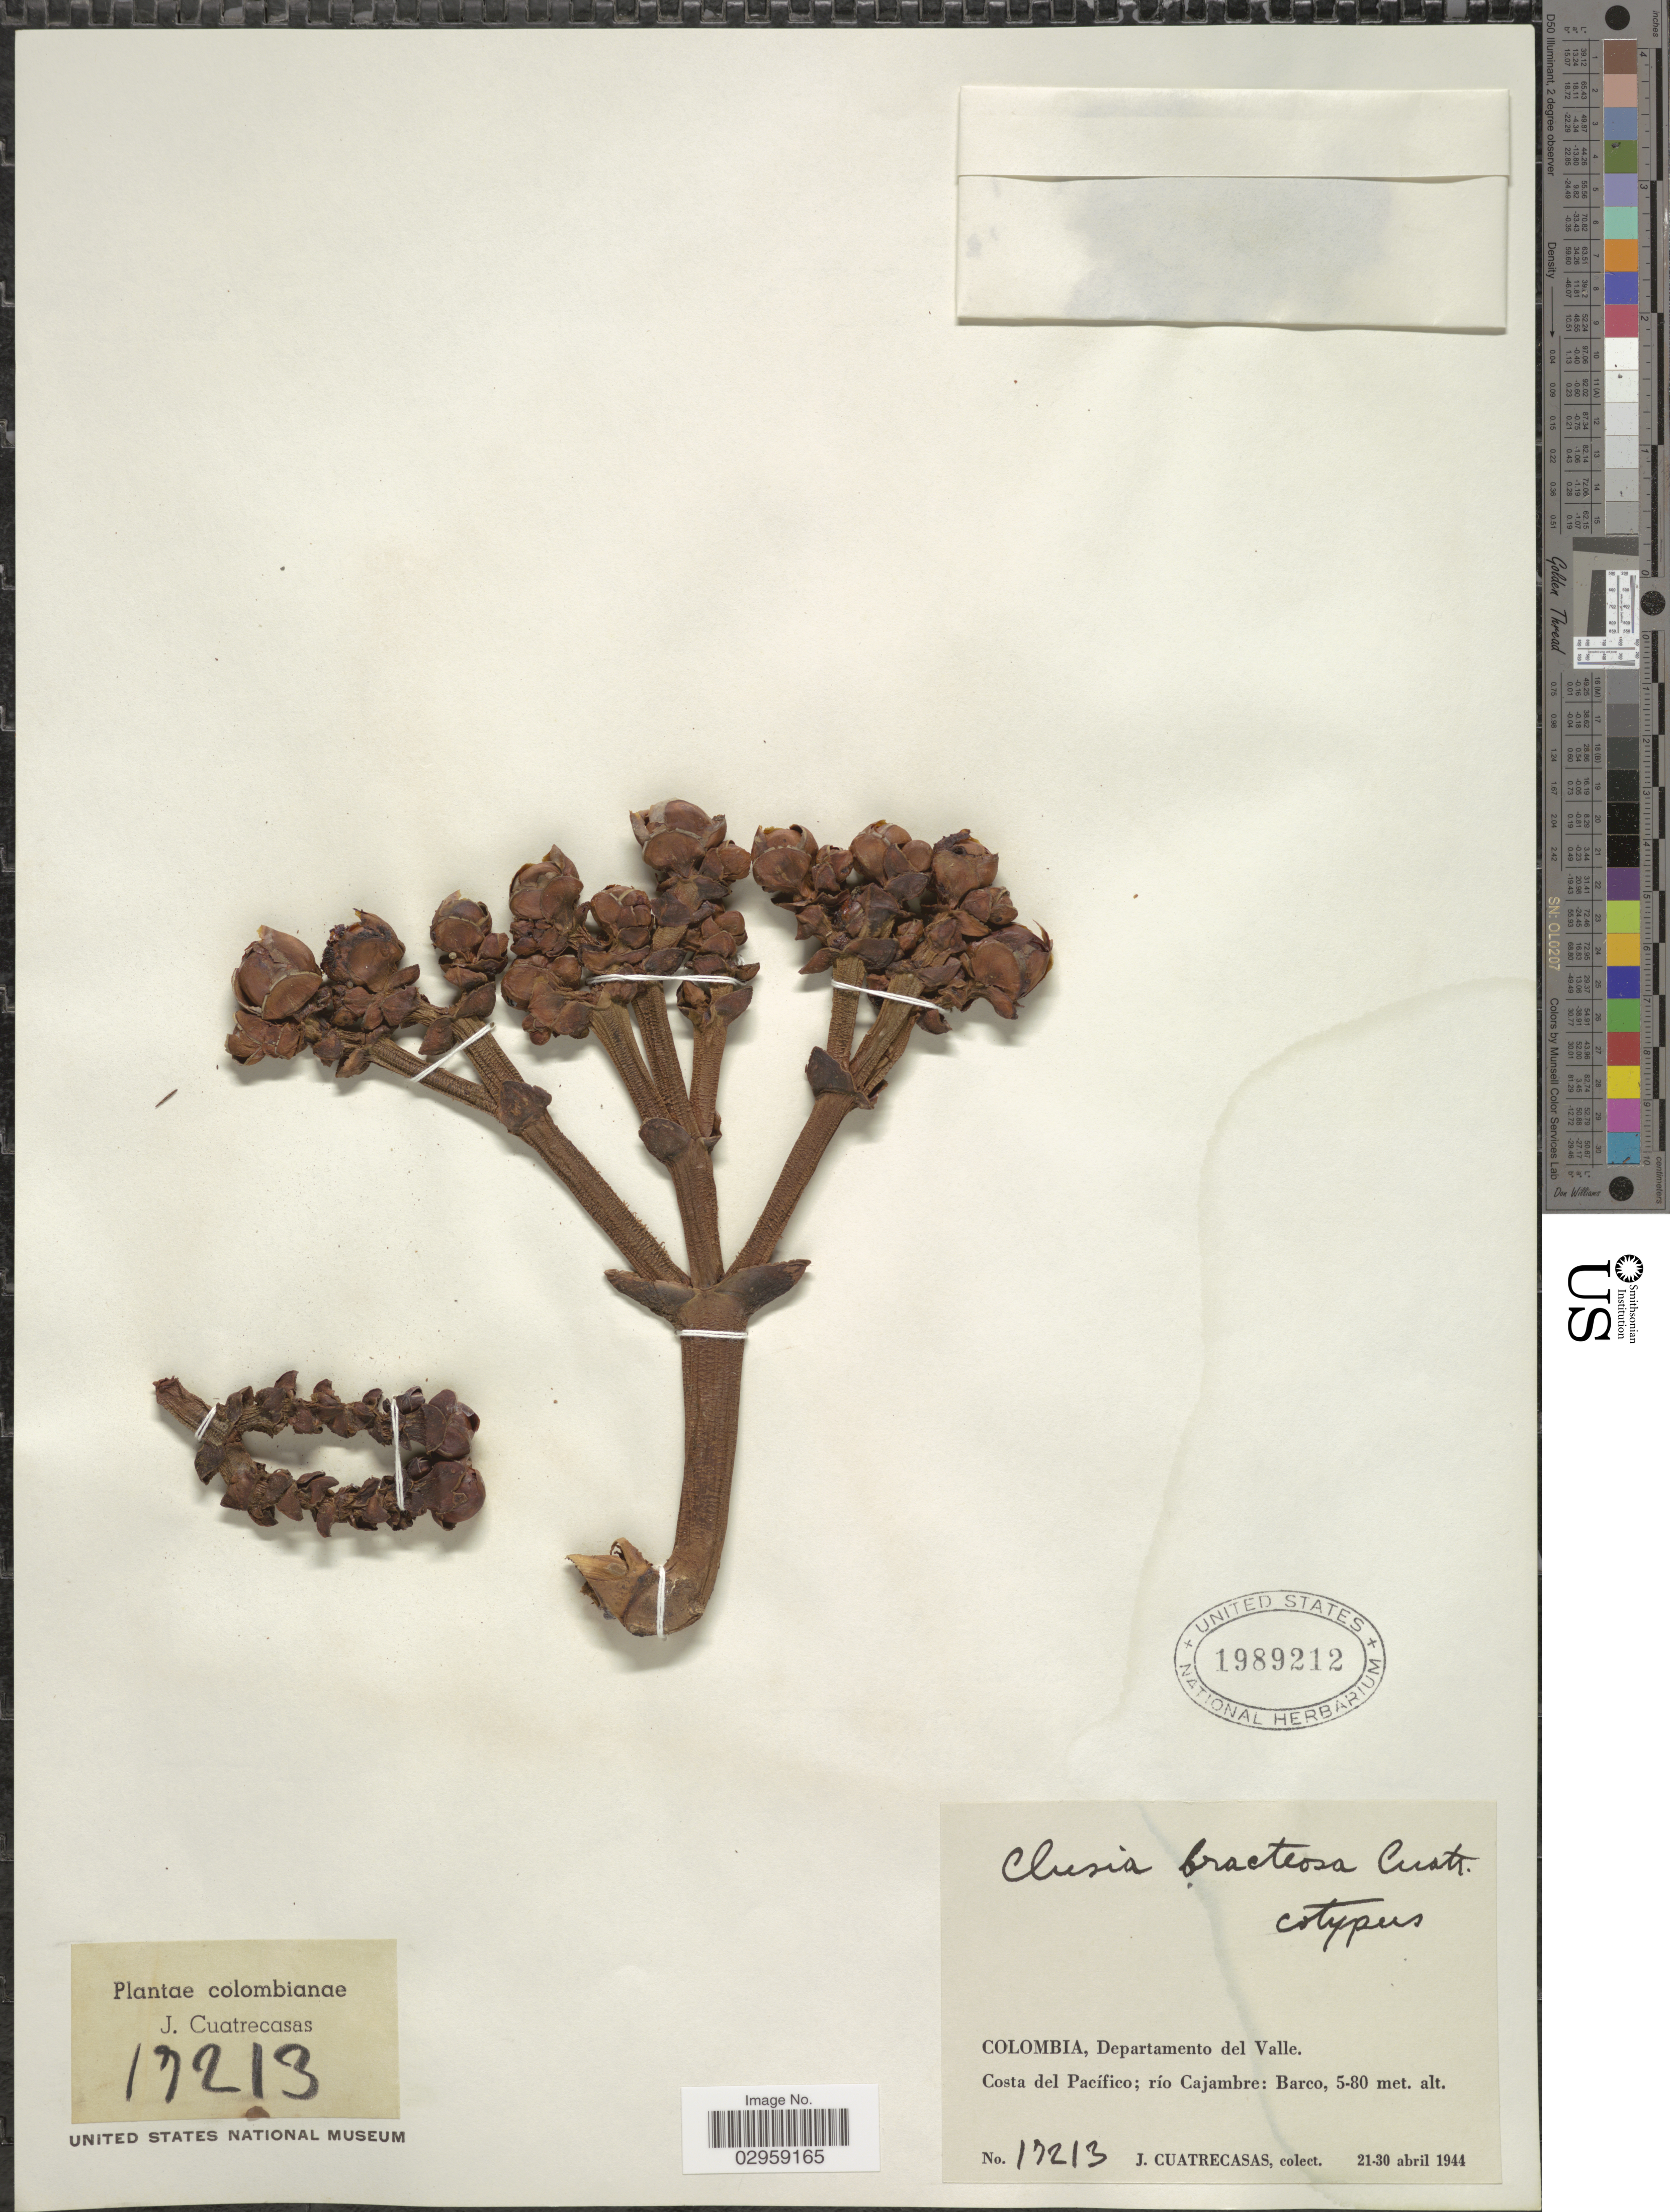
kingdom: Plantae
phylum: Tracheophyta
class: Magnoliopsida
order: Malpighiales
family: Clusiaceae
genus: Clusia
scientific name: Clusia bracteosa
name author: Cuatrec.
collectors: J. Cuatrecasas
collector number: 17213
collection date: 1944-04-21/1944-04-30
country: Colombia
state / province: Valle del Cauca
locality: Departamento del Valle. Costa del Pacífico; rio Cajambre: Barco.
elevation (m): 5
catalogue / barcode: US 1989212